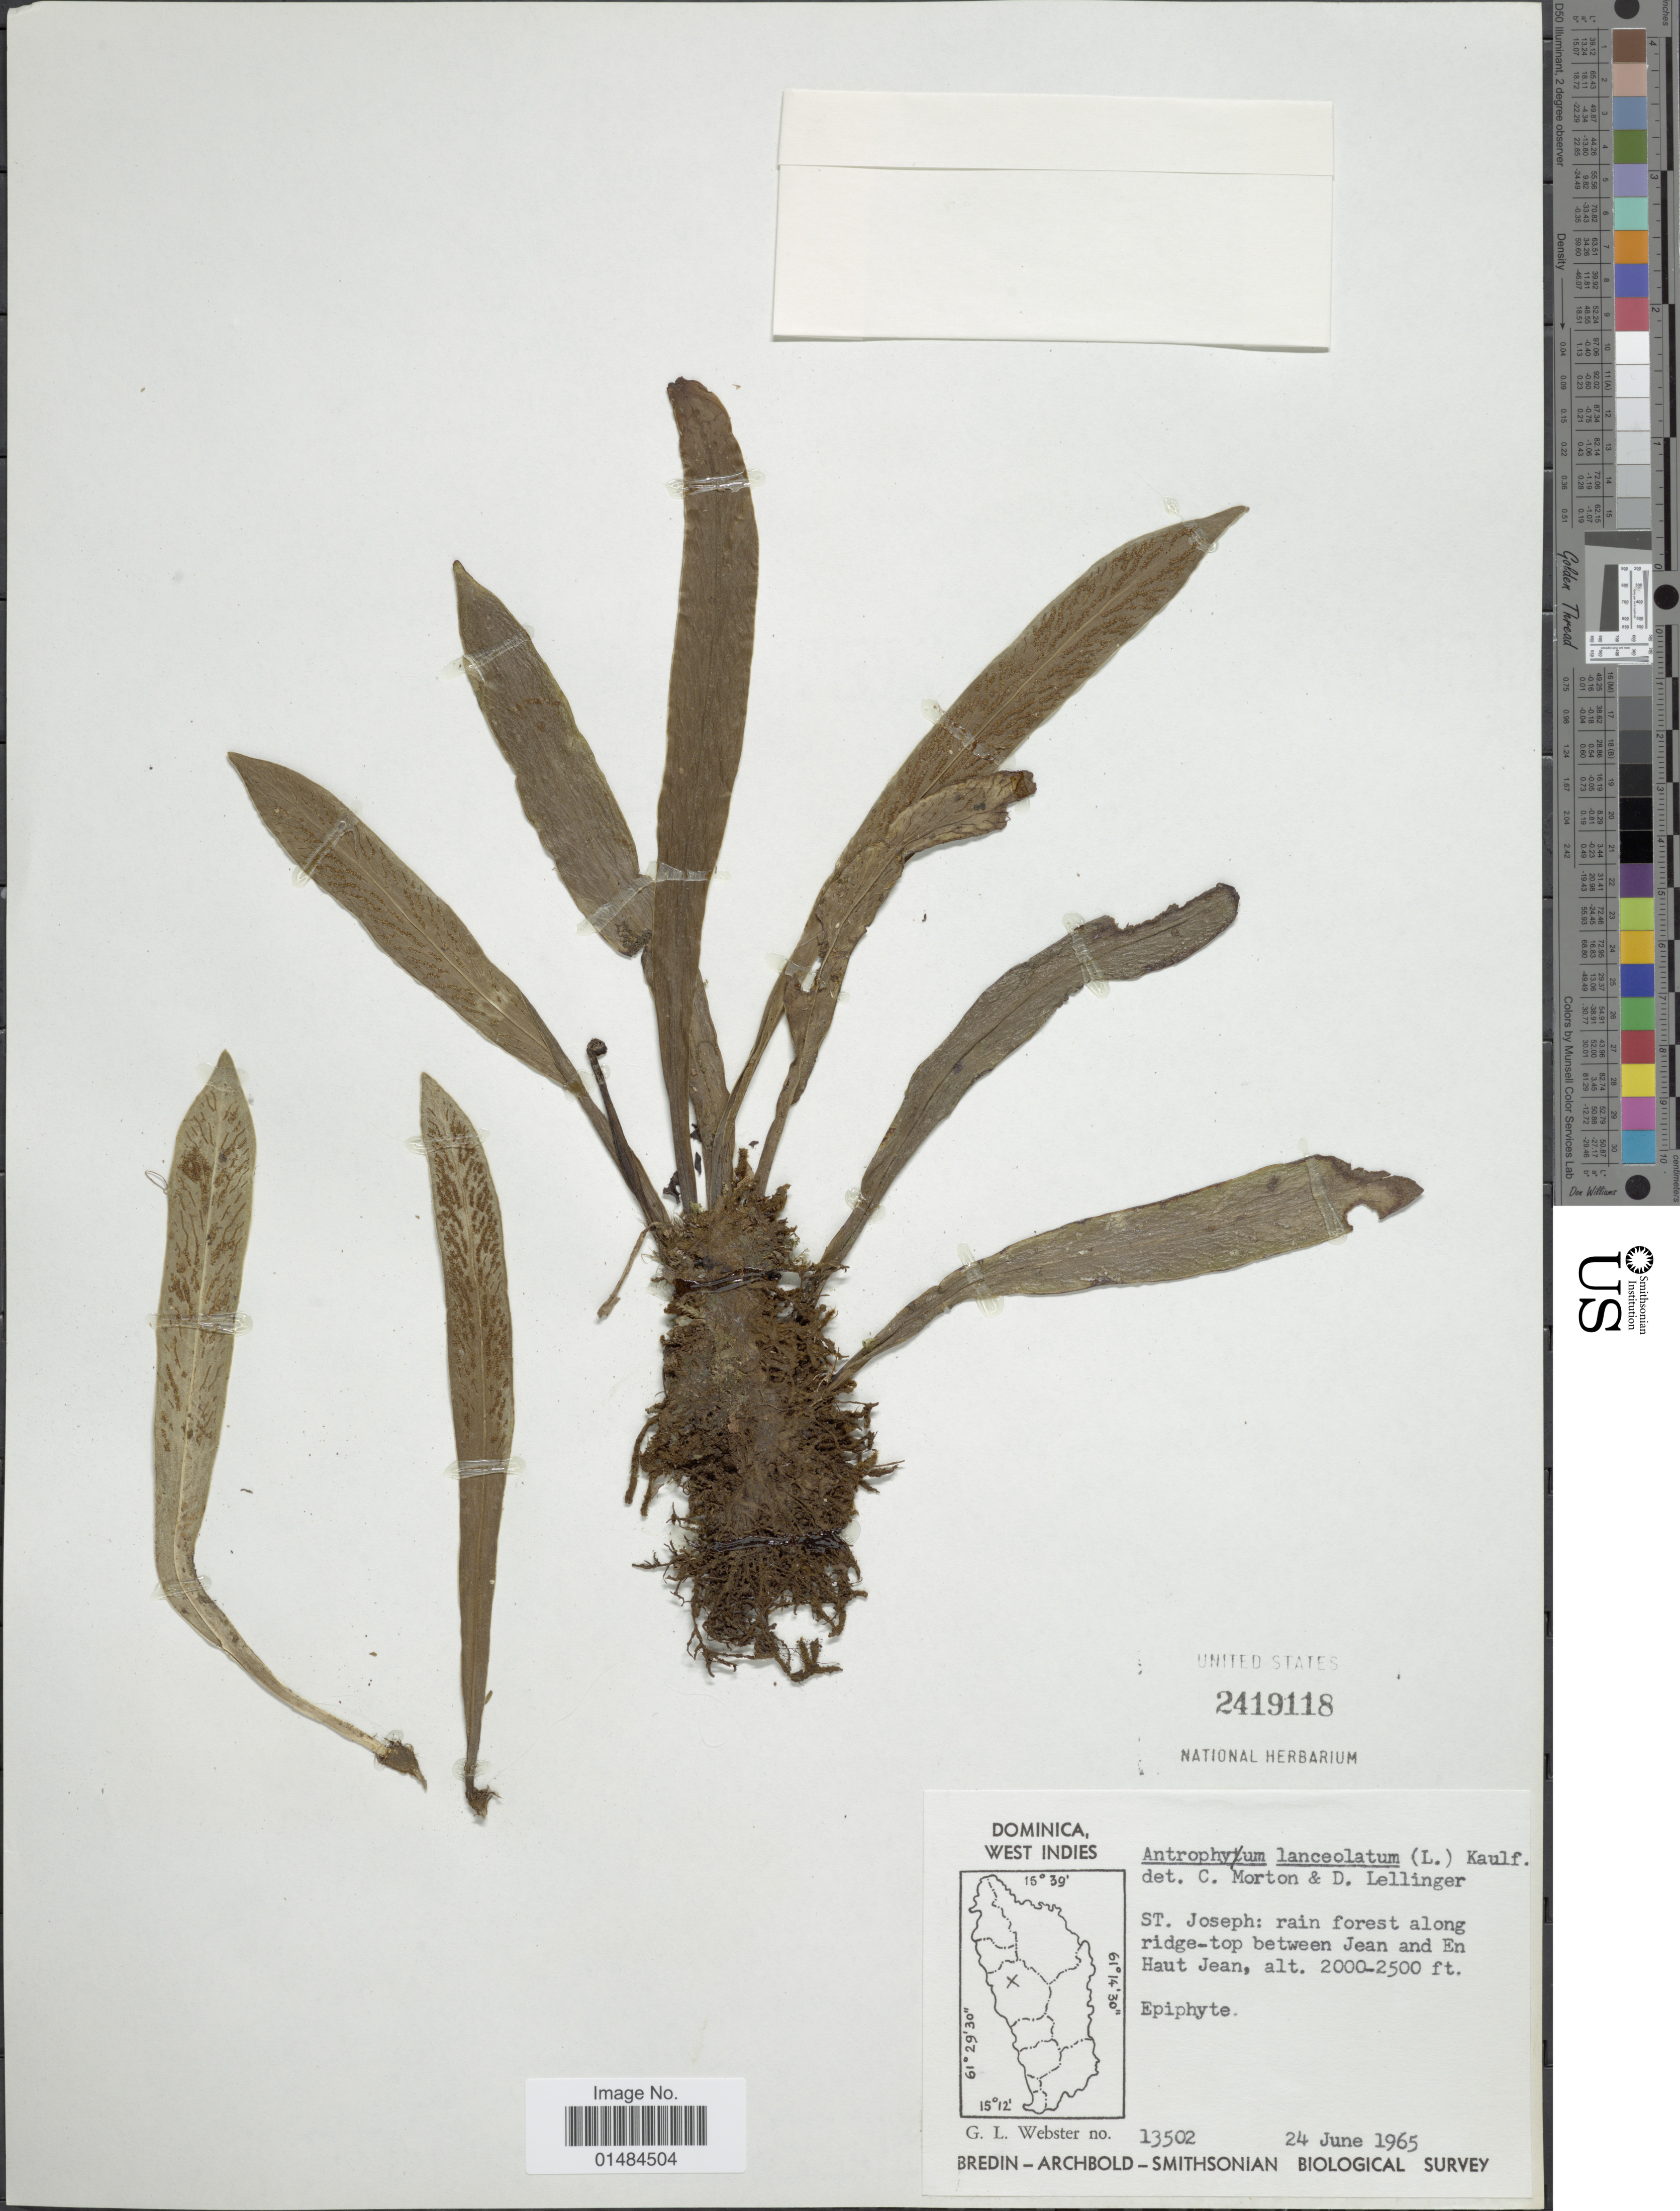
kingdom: Plantae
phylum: Tracheophyta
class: Polypodiopsida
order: Polypodiales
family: Pteridaceae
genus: Polytaenium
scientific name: Polytaenium lanceolatum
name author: (L.) Desv.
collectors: G. L. Webster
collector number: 13502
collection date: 1965-06-24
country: Dominica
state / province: St. Joseph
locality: Dominica, West Indies. St. Joseph: rain forest along ridge-top between Jean and En Haute Jean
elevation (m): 610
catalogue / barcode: US 2419119